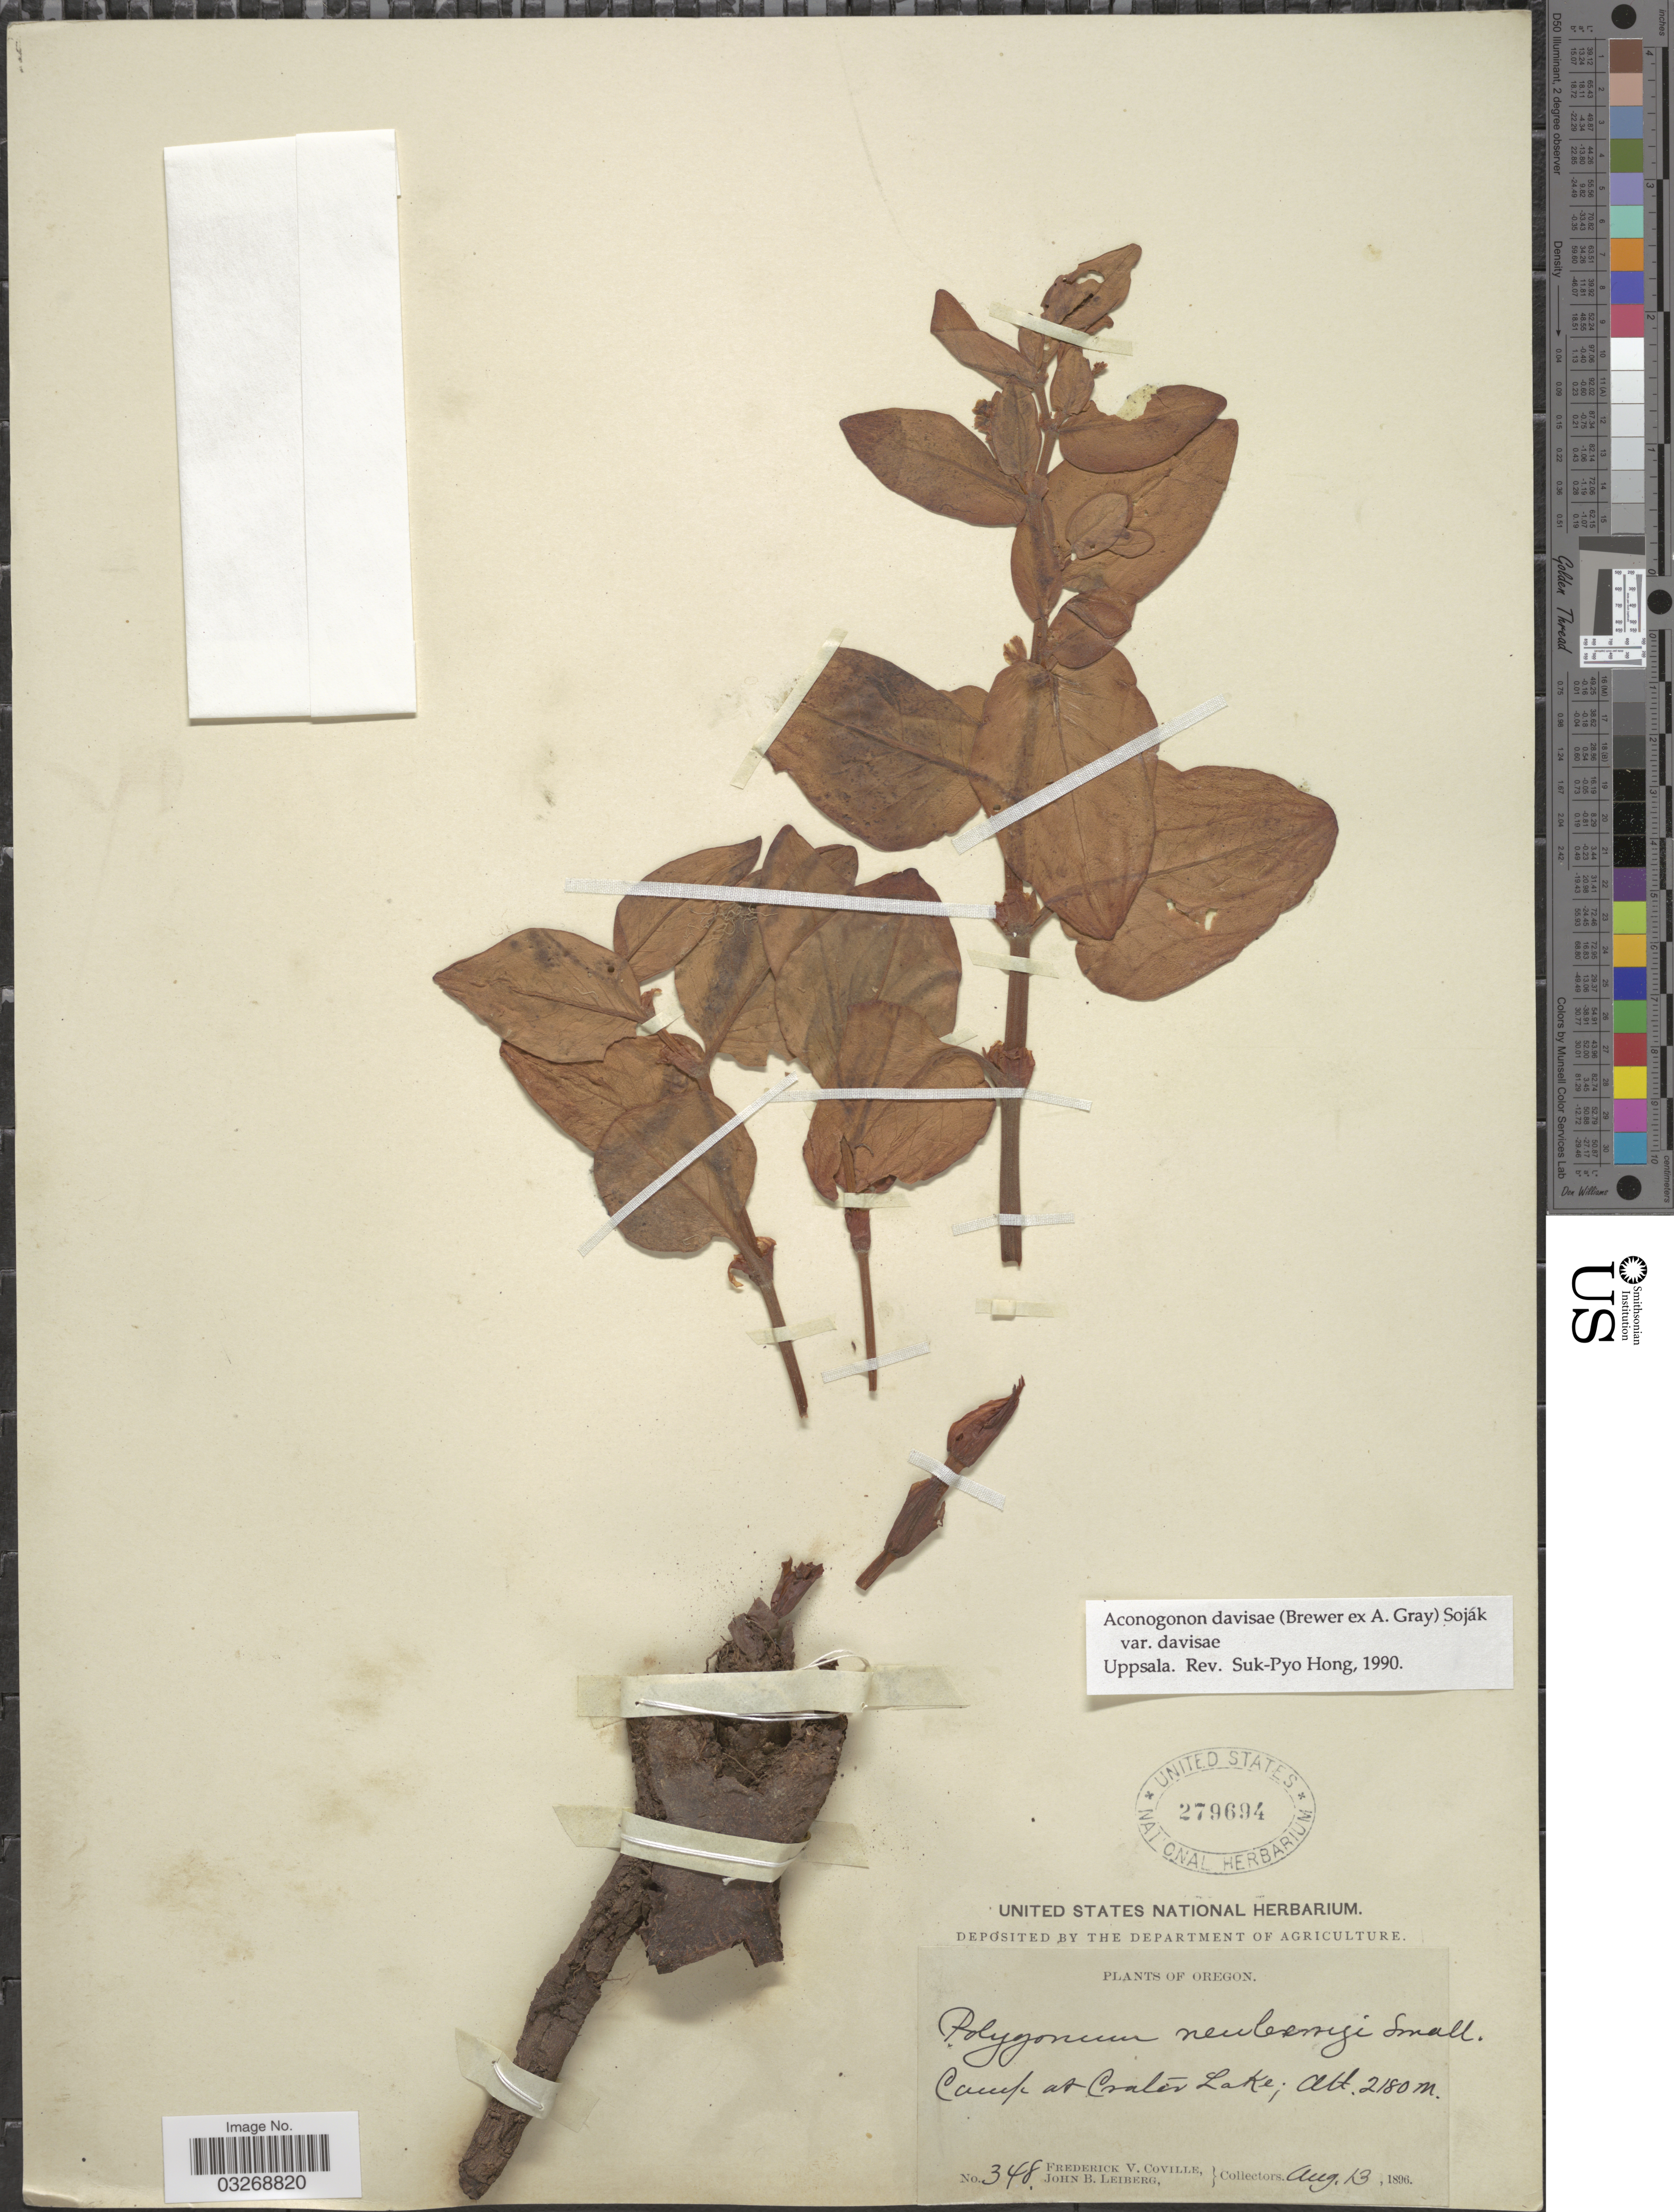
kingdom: Plantae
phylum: Tracheophyta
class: Magnoliopsida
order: Caryophyllales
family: Polygonaceae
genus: Koenigia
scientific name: Koenigia davisiae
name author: (W.H. Brewer ex A. Gray) T.M. Schust. & Reveal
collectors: F. V. Coville & J. Leiberg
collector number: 348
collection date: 1896-08-13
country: United States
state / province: Oregon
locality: Camp at Crater Lake.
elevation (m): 2180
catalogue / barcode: US 279694